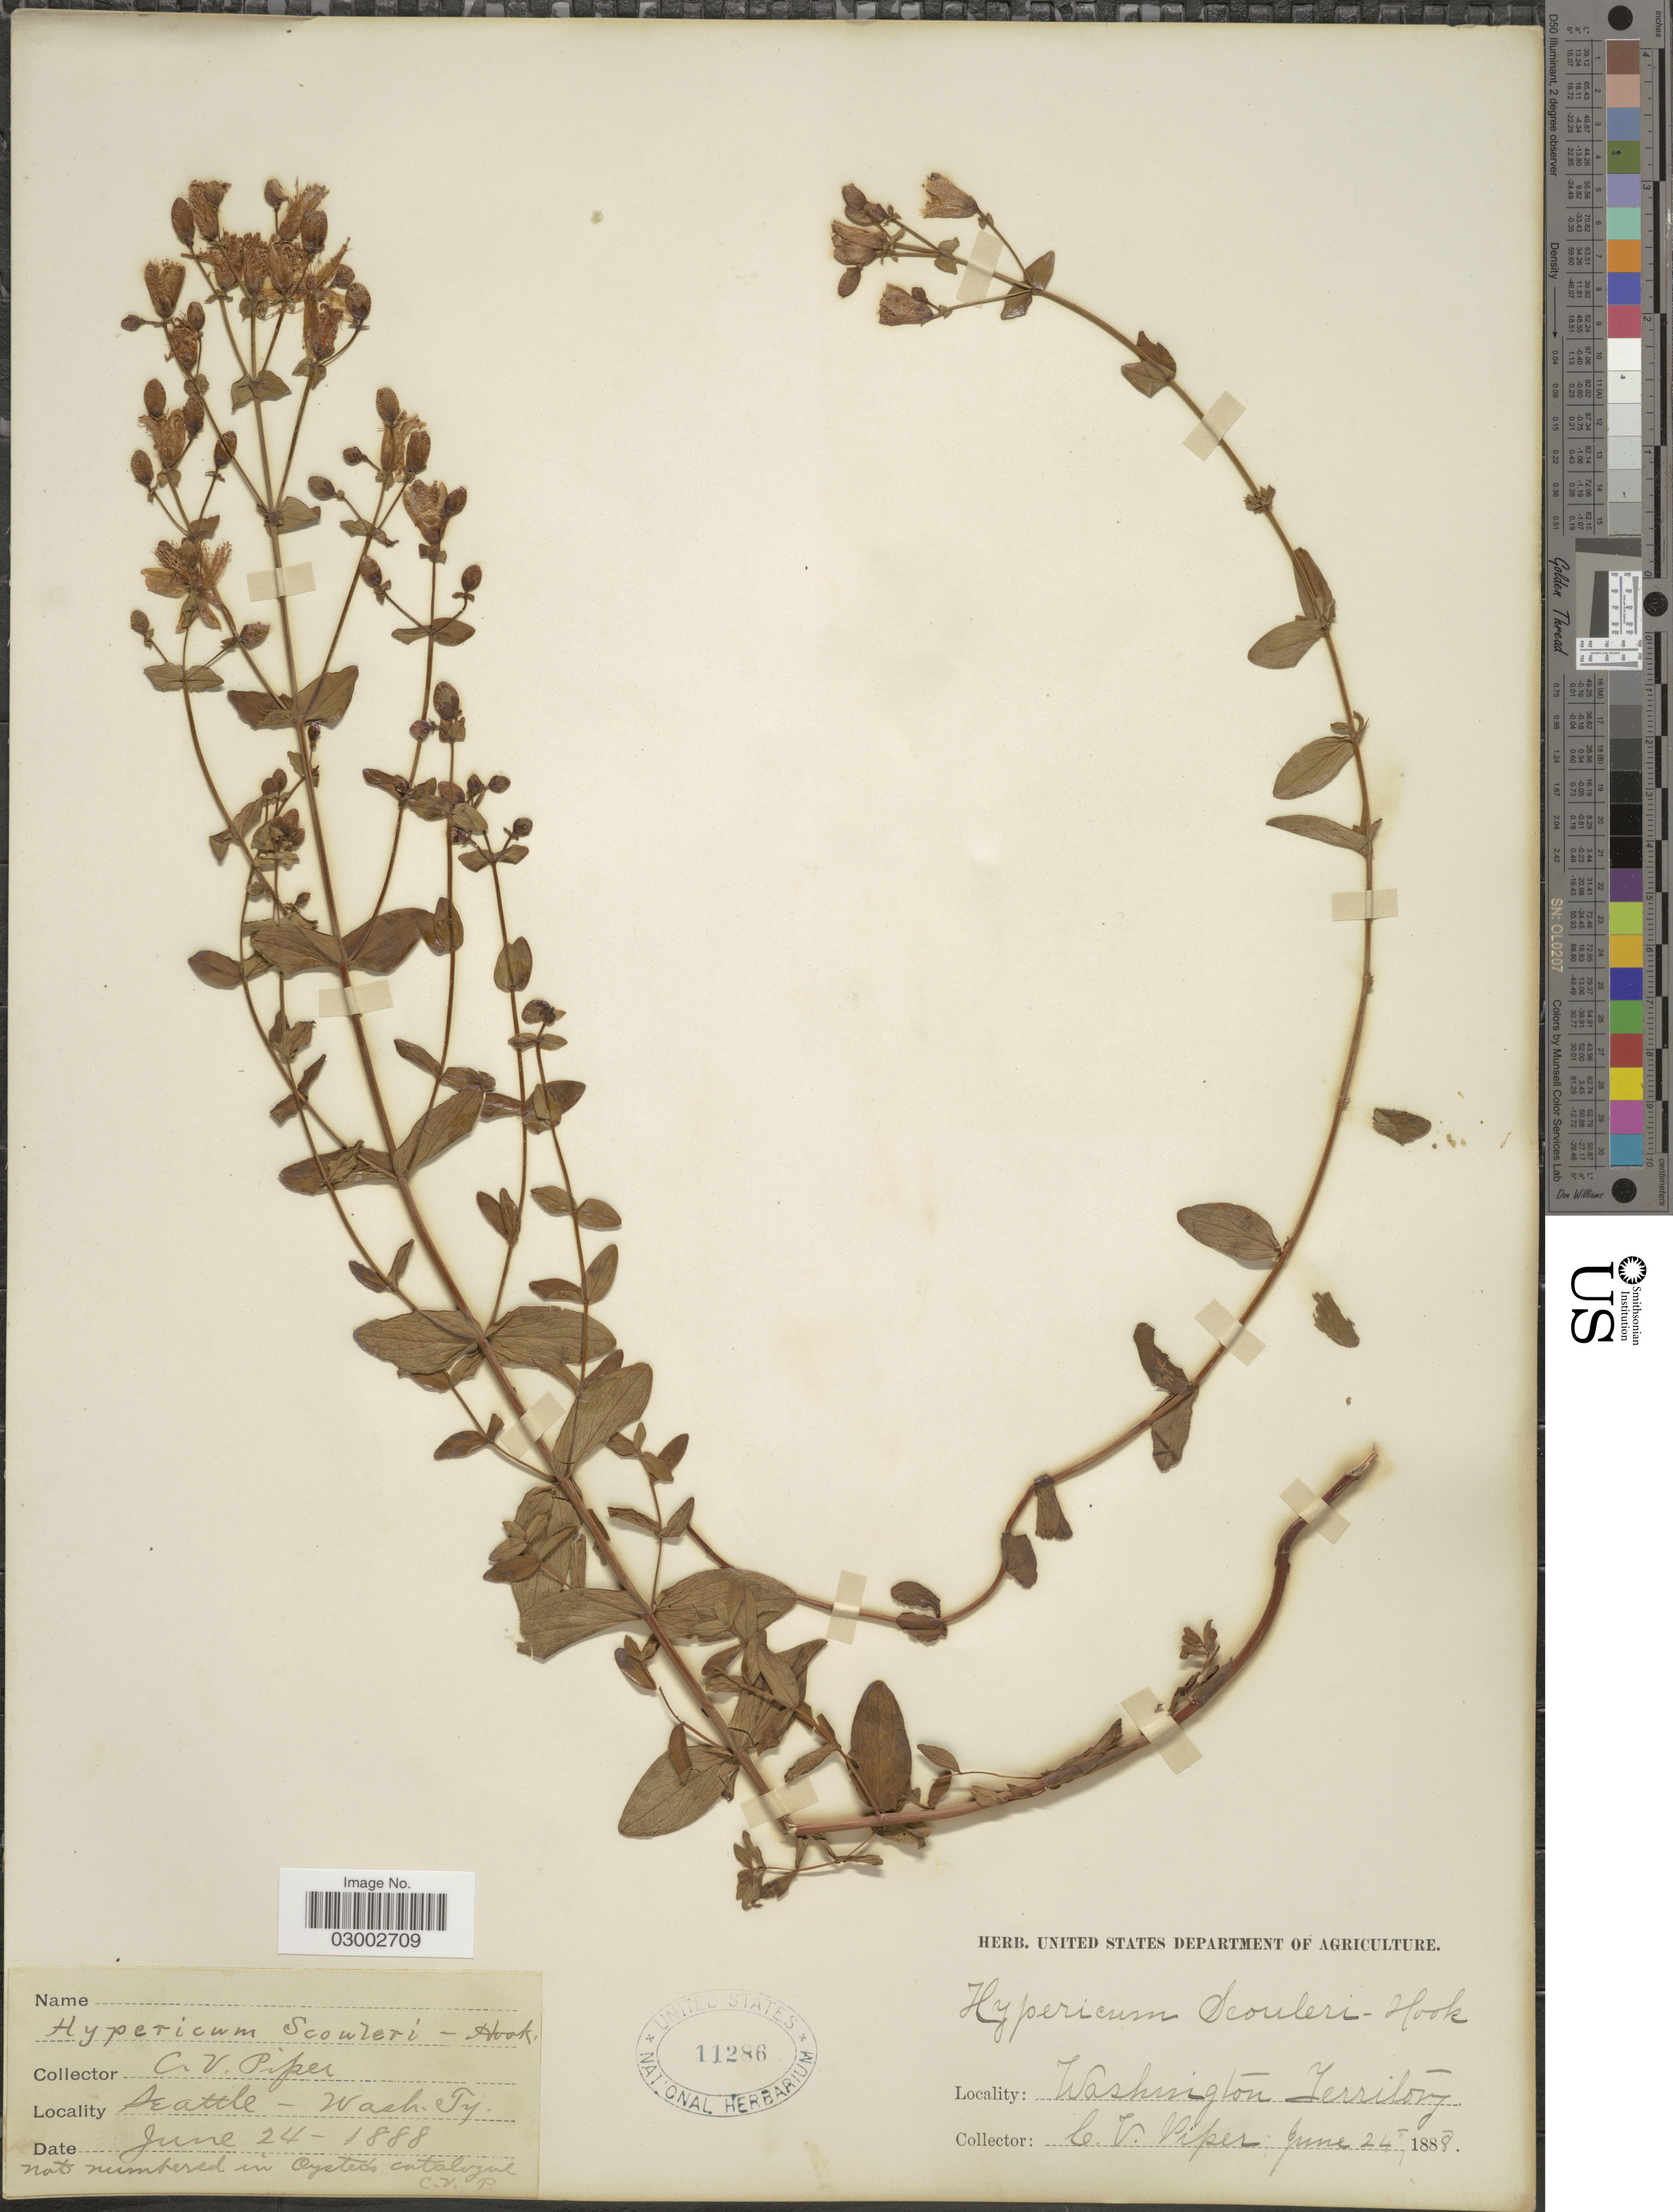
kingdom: Plantae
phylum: Tracheophyta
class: Magnoliopsida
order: Malpighiales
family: Hypericaceae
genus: Hypericum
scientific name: Hypericum scouleri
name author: Hook.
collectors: C. V. Piper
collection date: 1888-06-24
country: United States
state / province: Washington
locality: Seattle - Washington Territory.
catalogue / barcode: US 11286